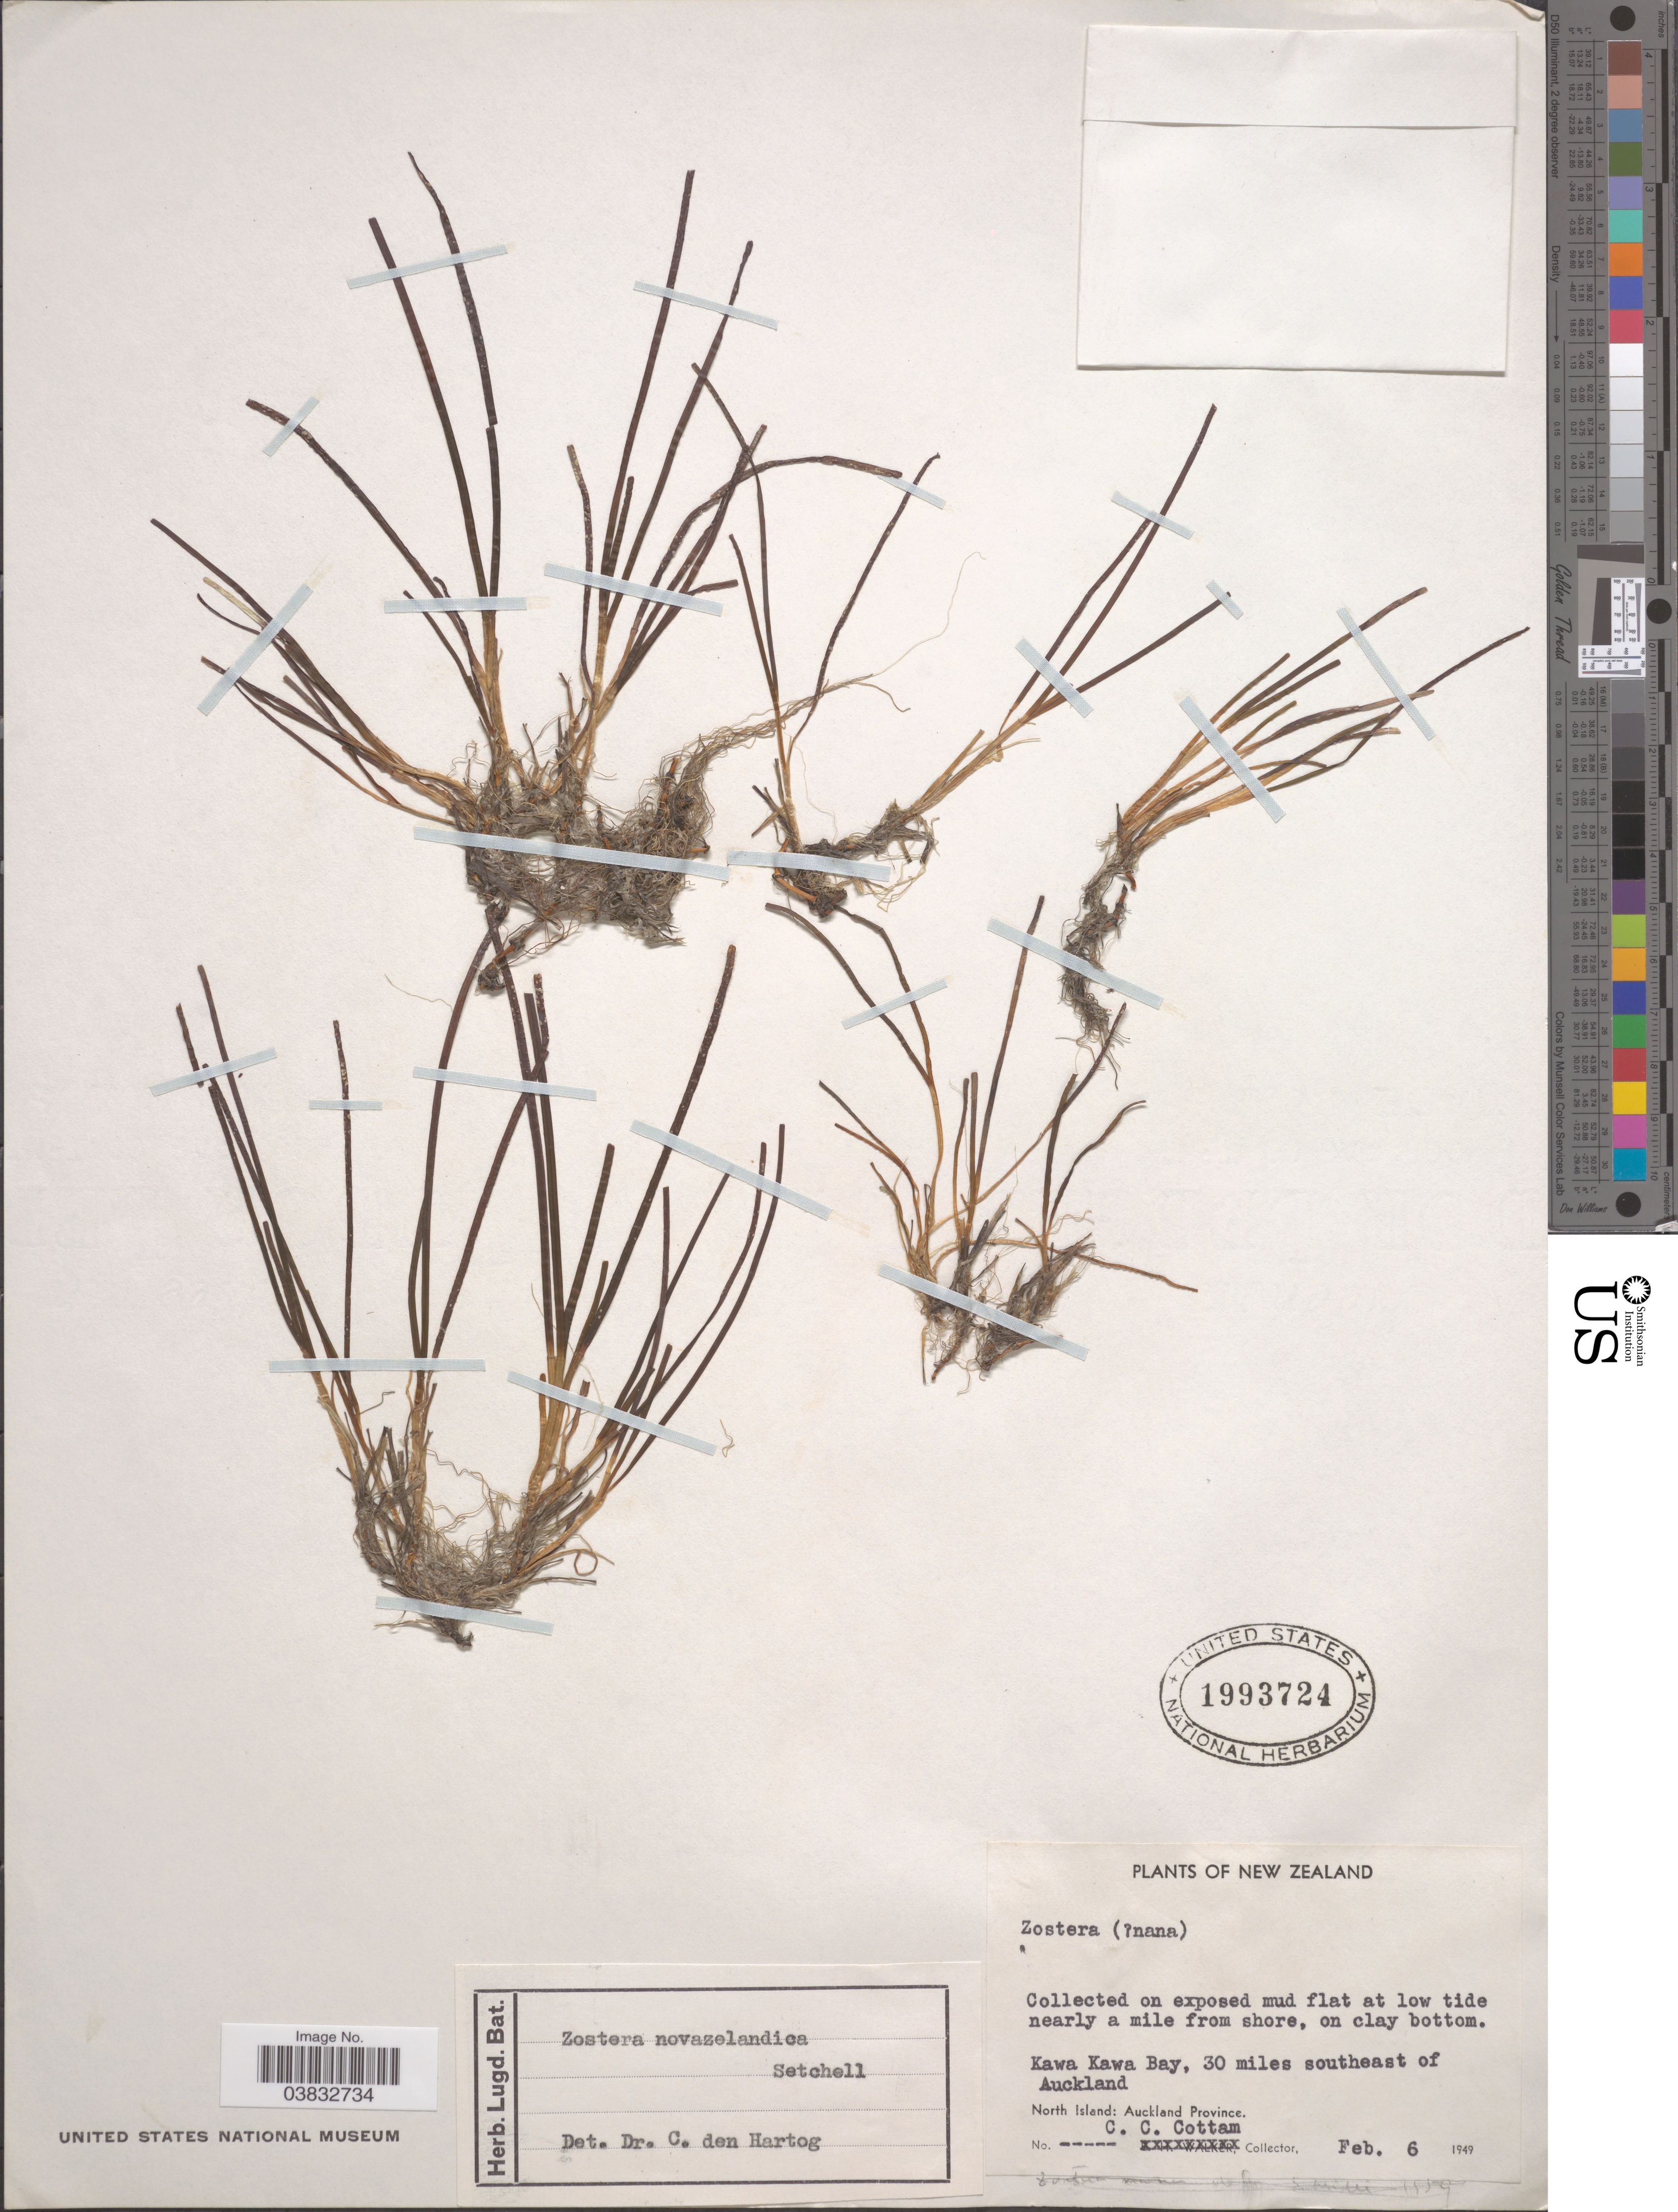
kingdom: Plantae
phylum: Tracheophyta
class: Liliopsida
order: Alismatales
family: Zosteraceae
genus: Zostera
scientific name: Zostera novazelandica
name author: Setch.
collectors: C. Cottam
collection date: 1949-02-06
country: New Zealand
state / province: Auckland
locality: Kawa Kawa Bay, 30 miles southeast of Auckland. North Island.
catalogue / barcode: US 1993724